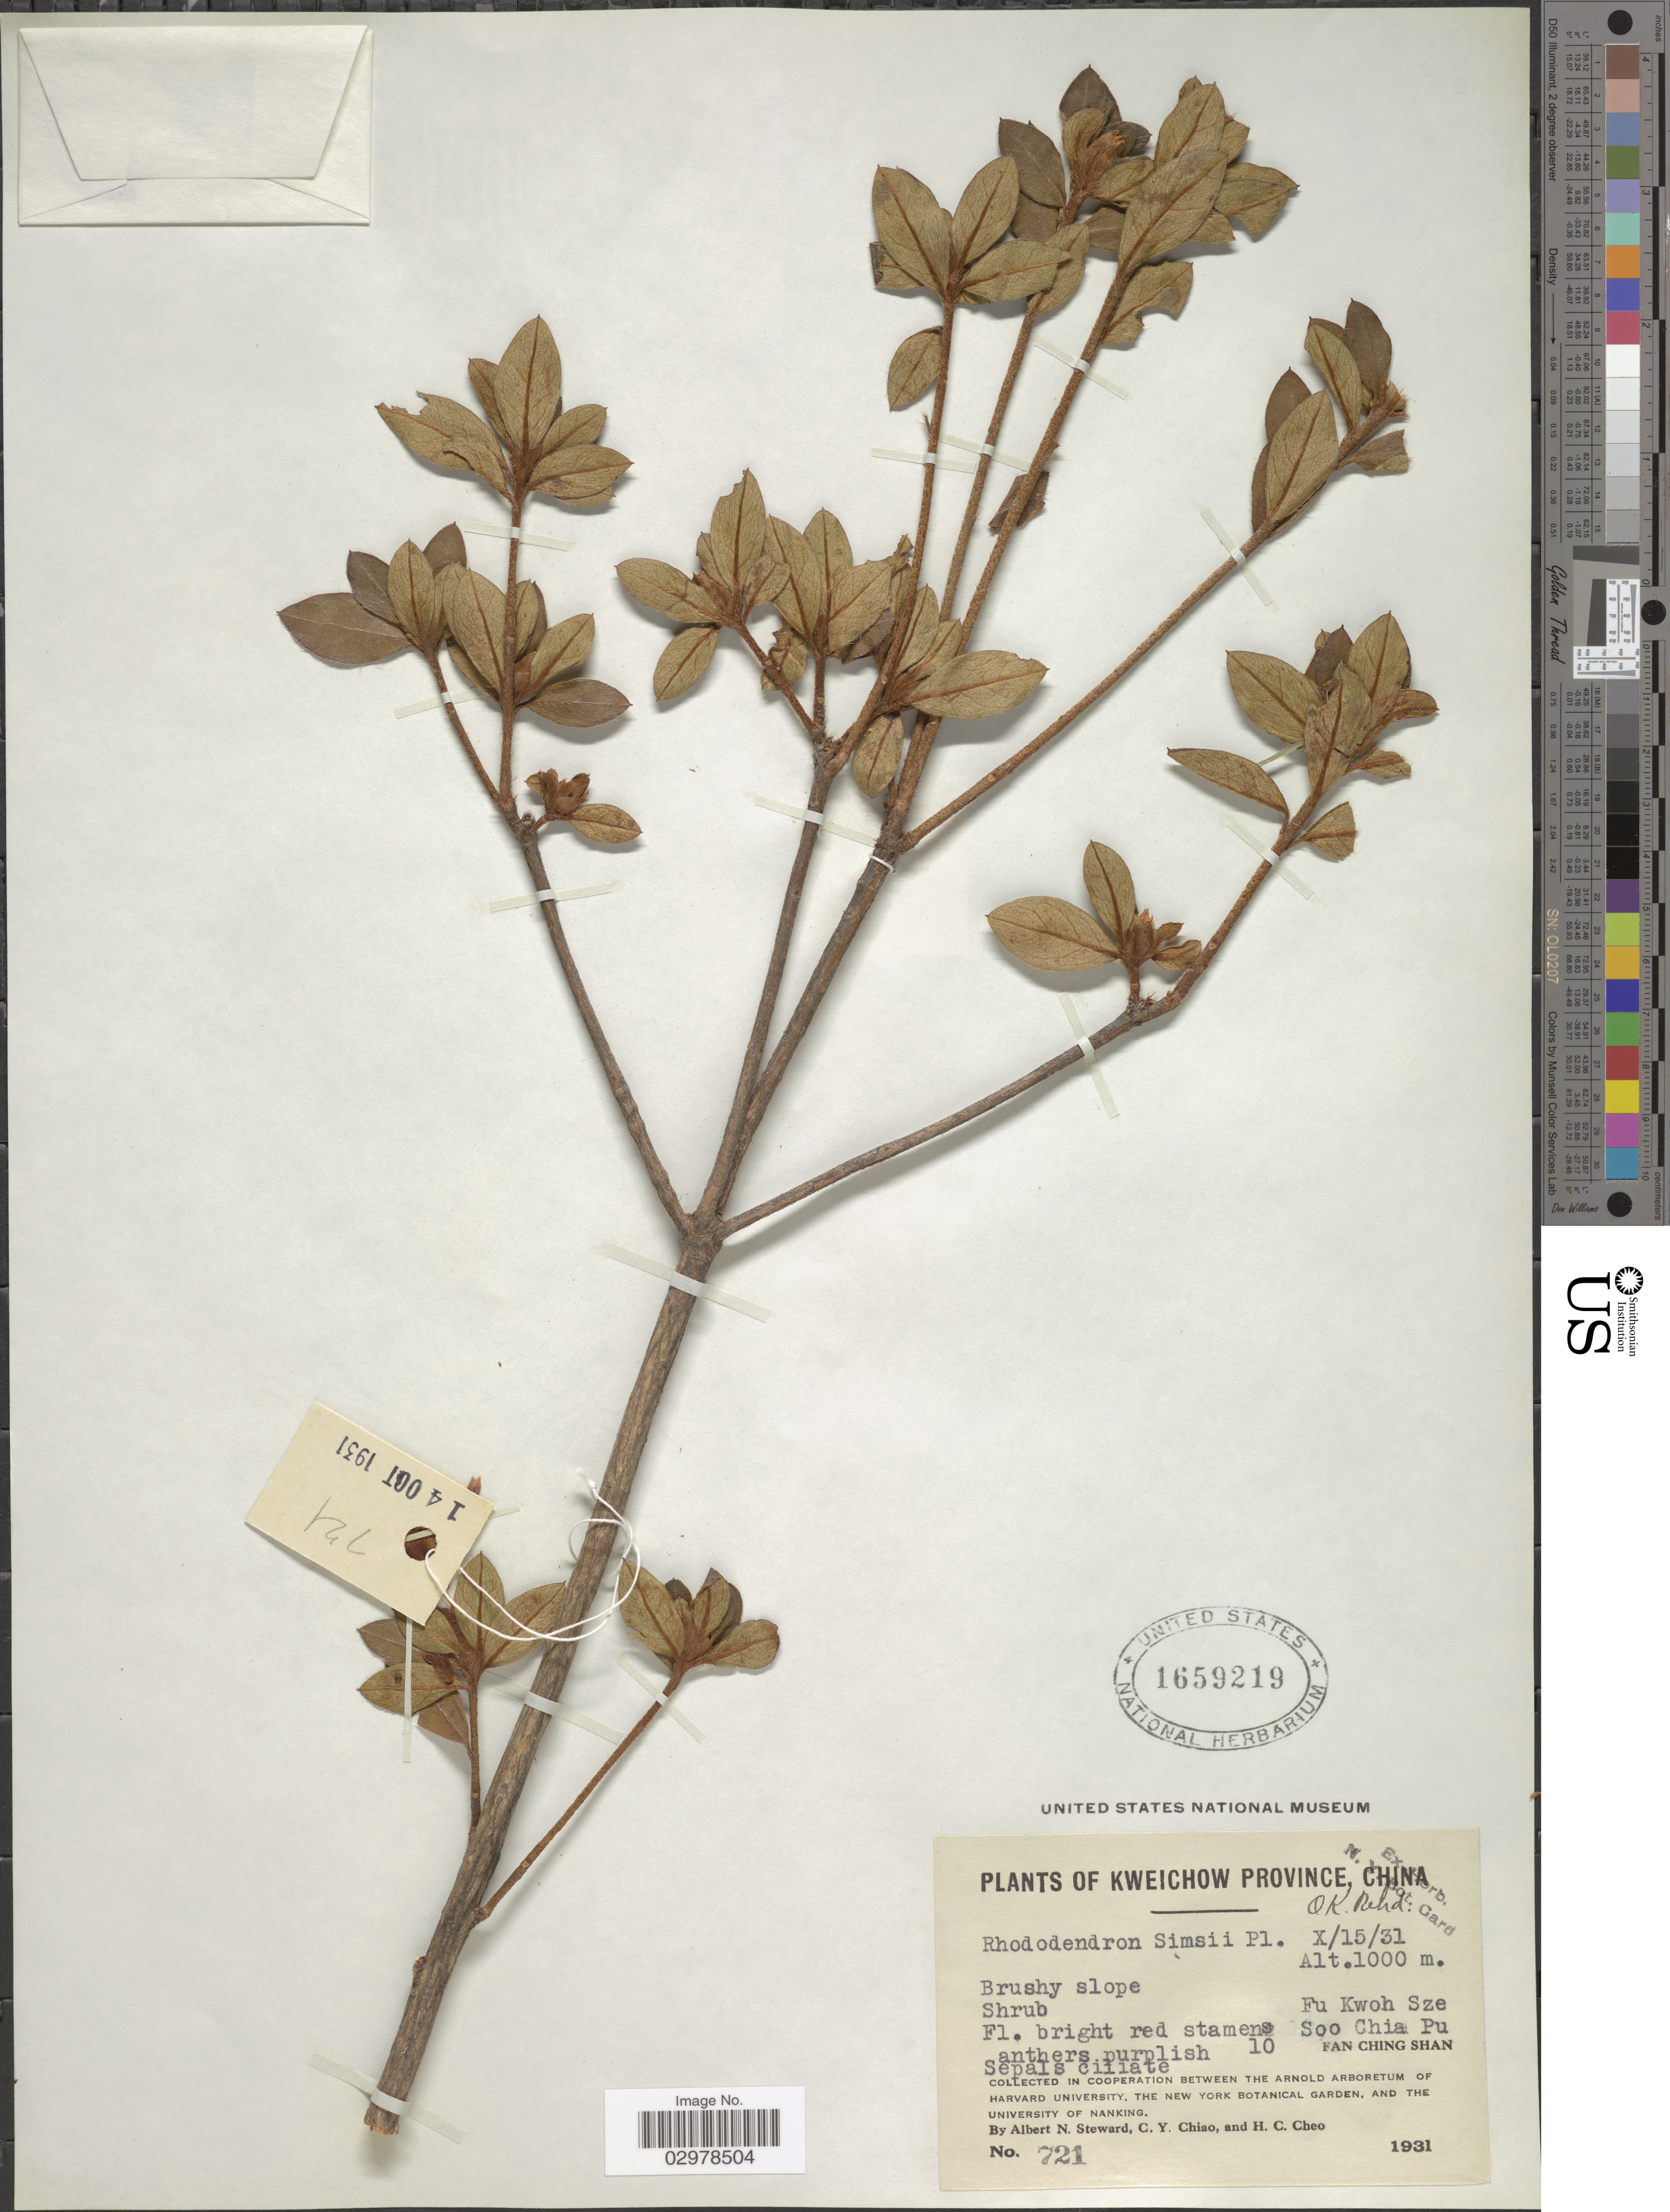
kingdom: Plantae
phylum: Tracheophyta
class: Magnoliopsida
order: Ericales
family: Ericaceae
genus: Rhododendron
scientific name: Rhododendron simsii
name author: Planch.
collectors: A. N. Steward, C. Y. Chiao & H. Cheo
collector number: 721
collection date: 1931-10-15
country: China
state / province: Guizhou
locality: Kweichow Province. Fu Kwoh Sze, Soo Chia Pu, Fan Ching Shan.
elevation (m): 1000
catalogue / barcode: US 1659219